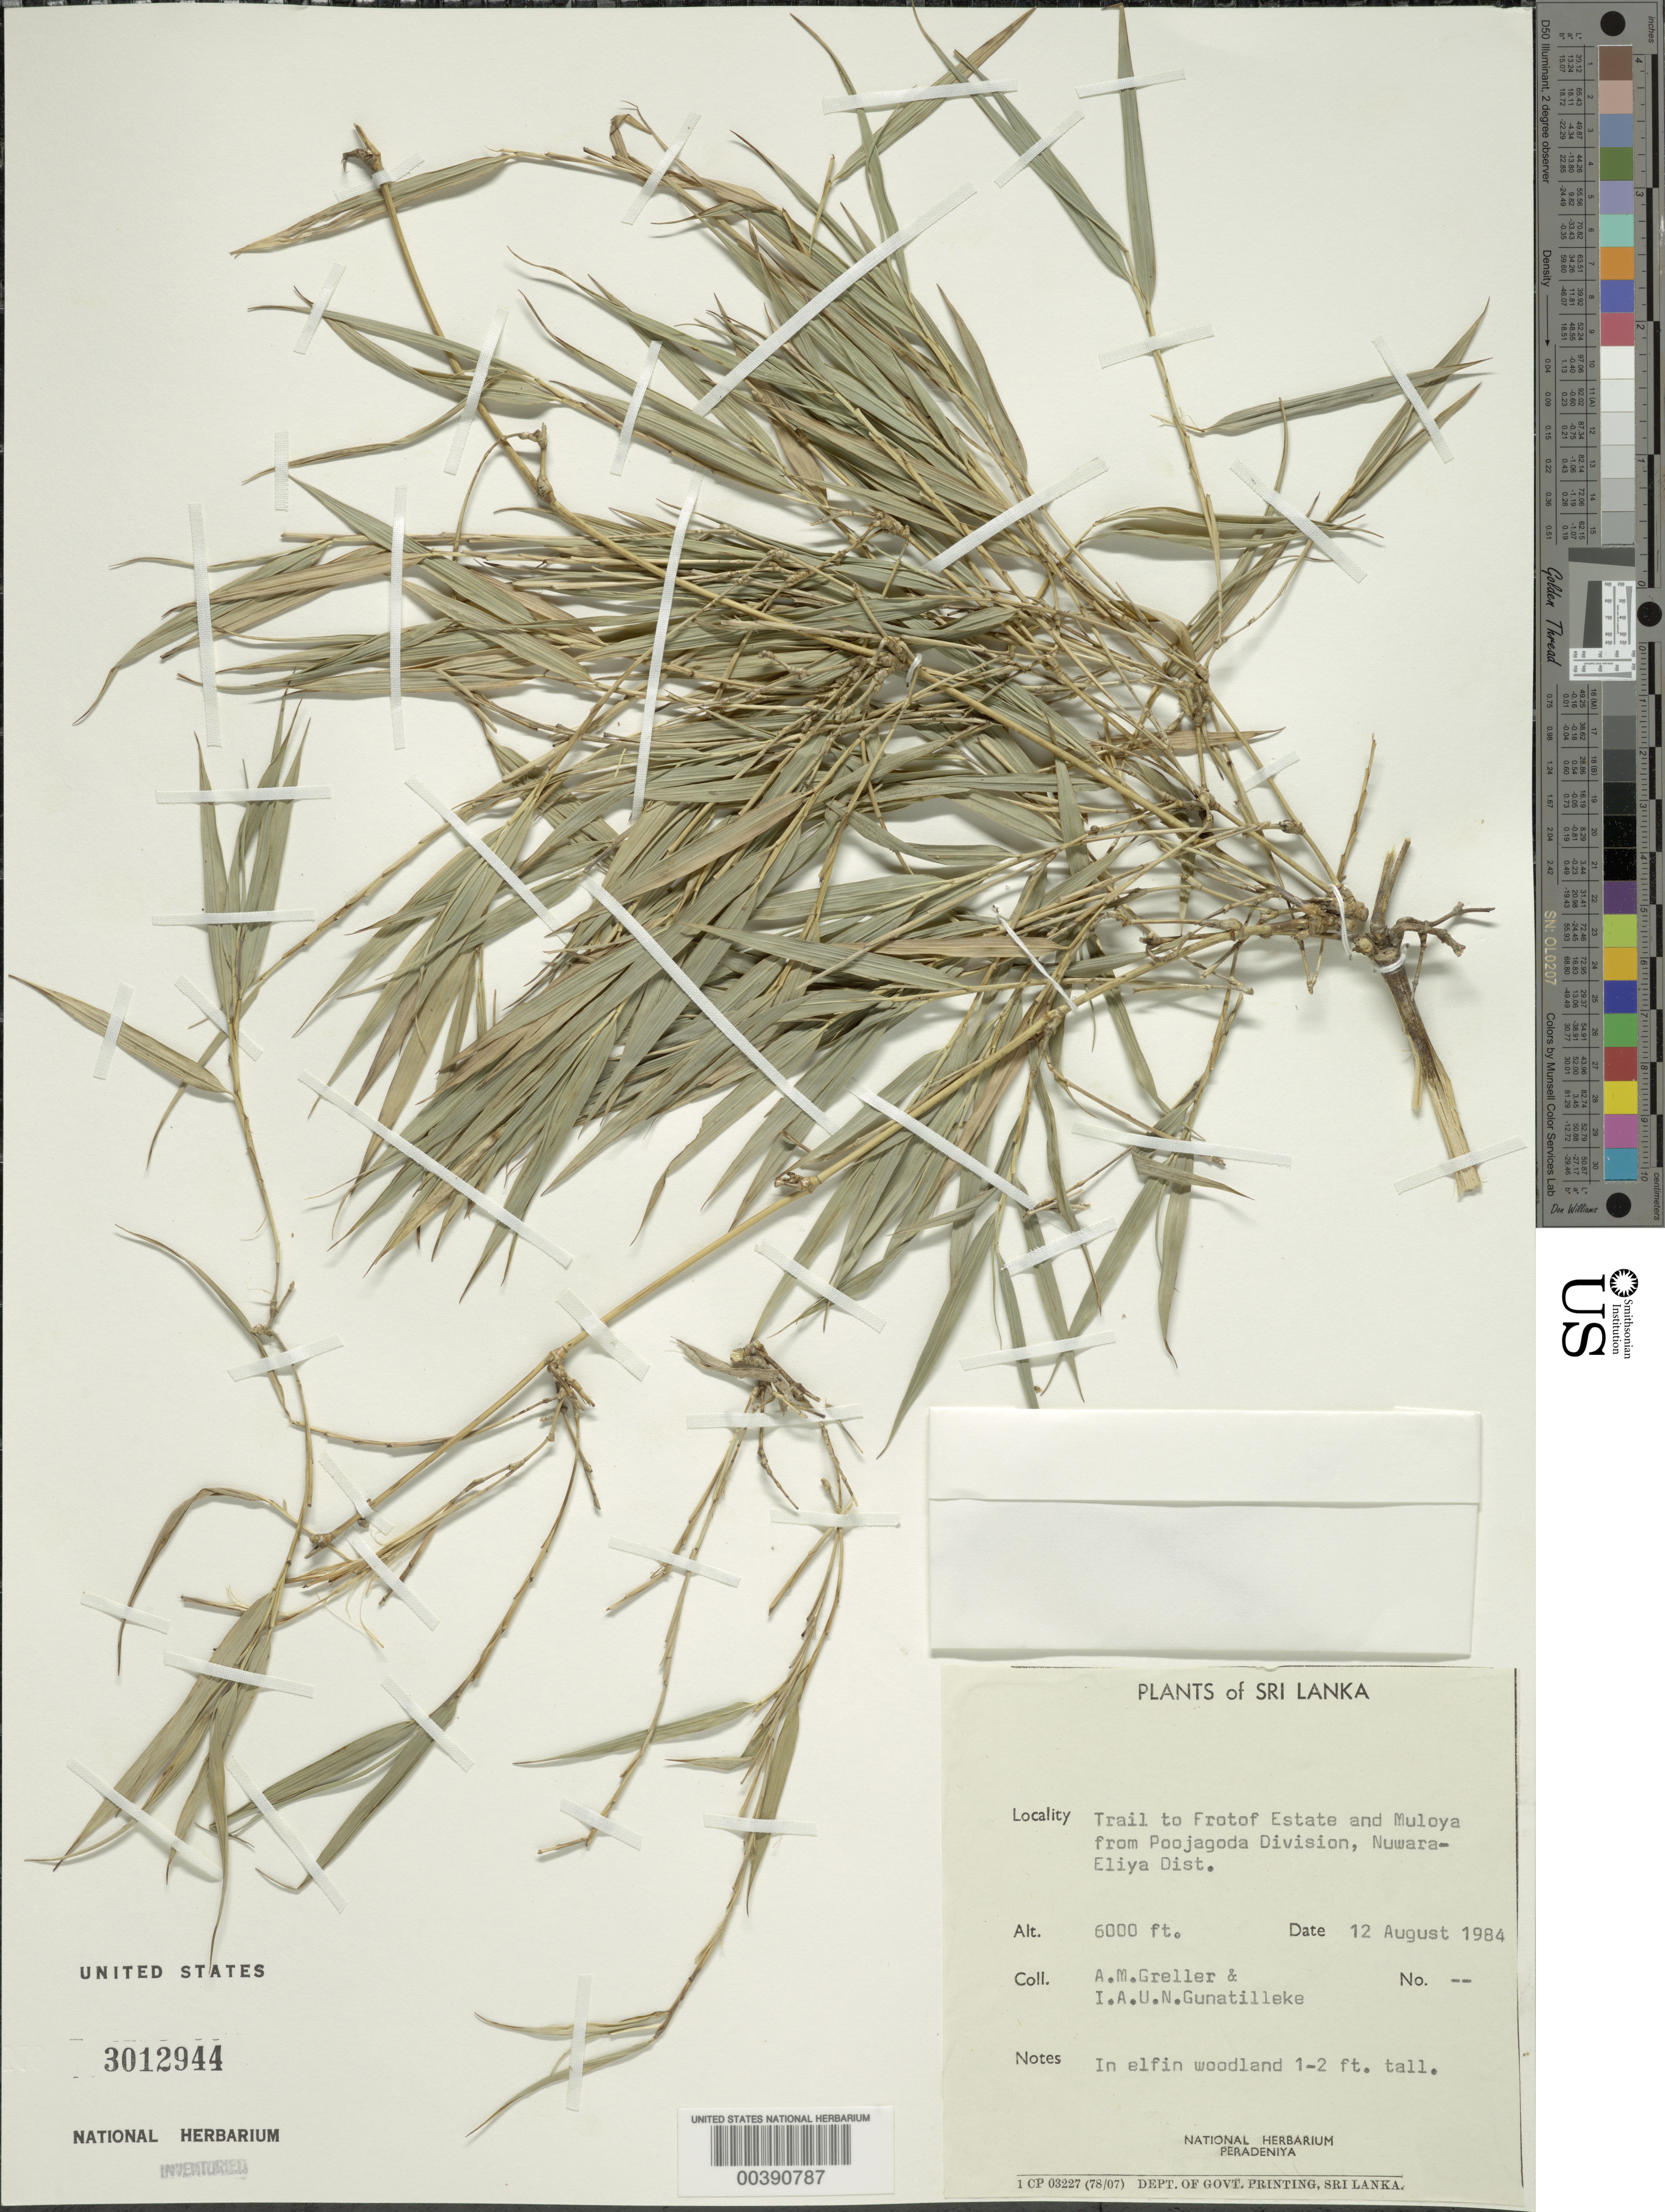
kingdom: Plantae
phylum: Tracheophyta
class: Liliopsida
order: Poales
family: Poaceae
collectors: A. Greller & I. Gunatilleke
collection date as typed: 12 Aug 1984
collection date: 1984-08-12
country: Sri Lanka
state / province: Central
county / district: Nuwara Eliya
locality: Poojagoda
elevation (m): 1830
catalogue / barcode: US 3012944